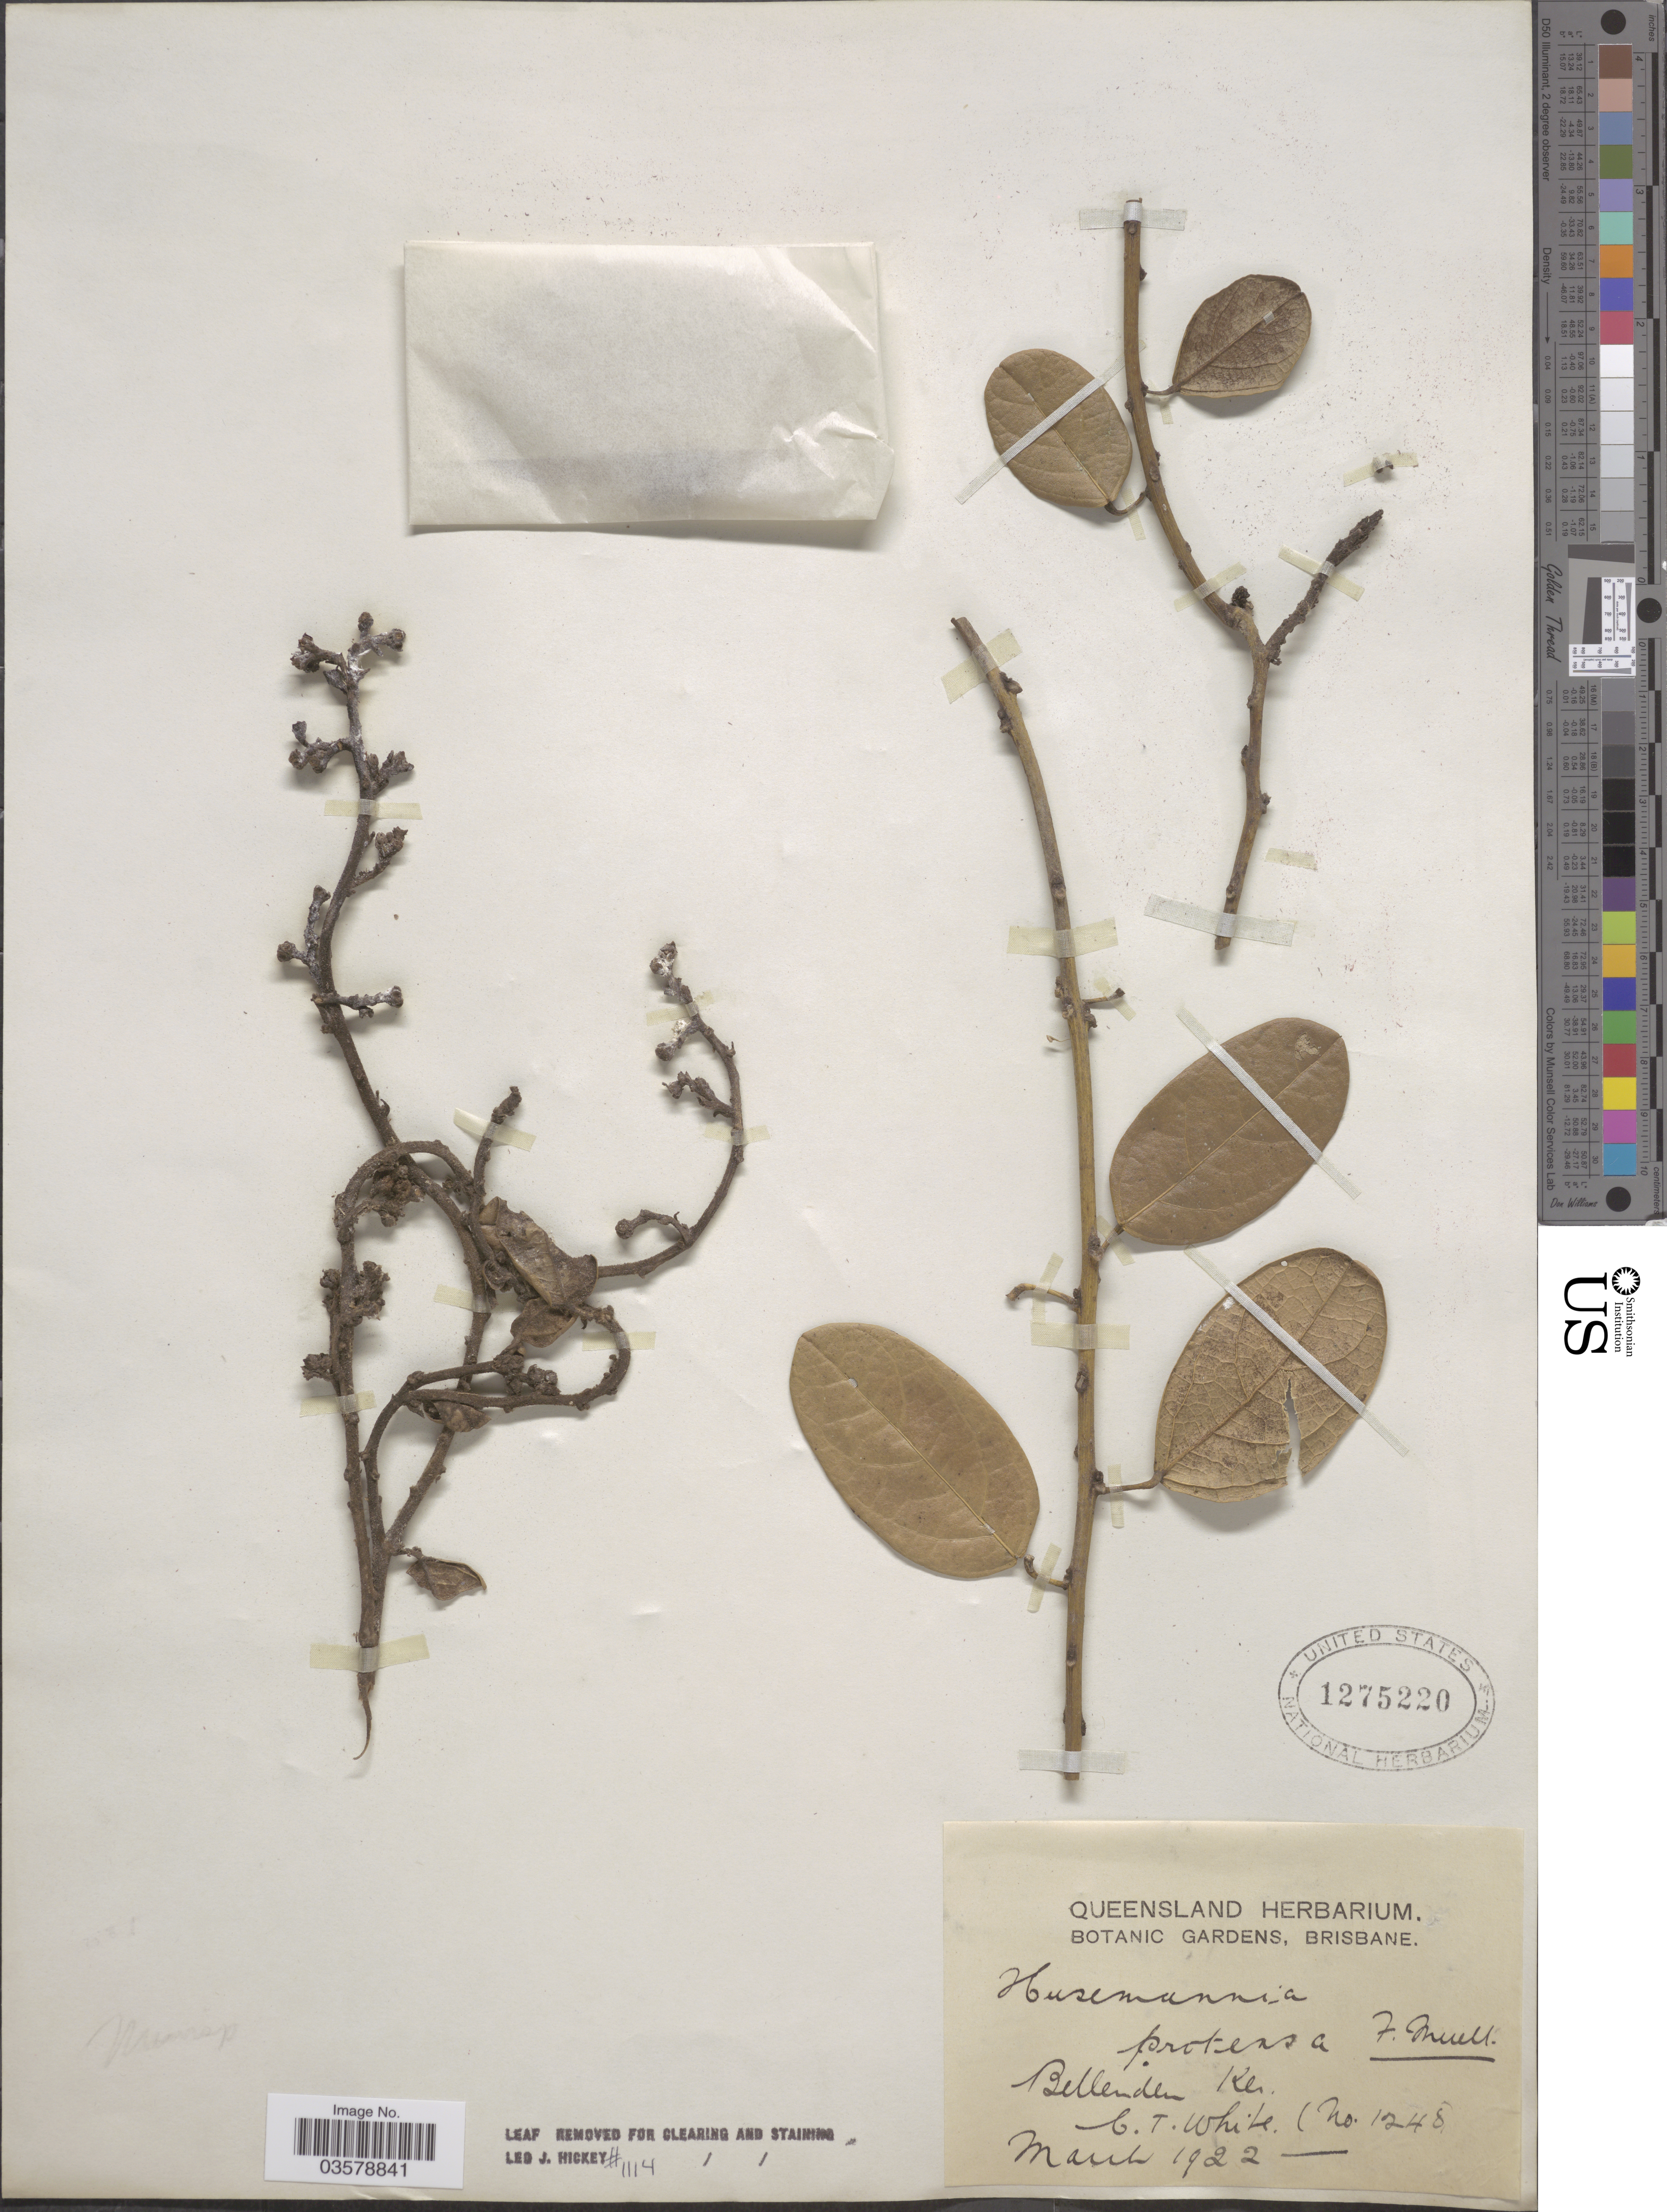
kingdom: Plantae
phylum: Tracheophyta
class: Magnoliopsida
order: Ranunculales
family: Menispermaceae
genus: Carronia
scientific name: Carronia protensa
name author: (F. Muell.) Diels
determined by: Strong, Mark T., (BOT), Smithsonian Institution - National Museum of Natural History (UNITED STATES)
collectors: C. T. White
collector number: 1248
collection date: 1922-03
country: Australia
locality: Bellenden Ker.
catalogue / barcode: US 1275220